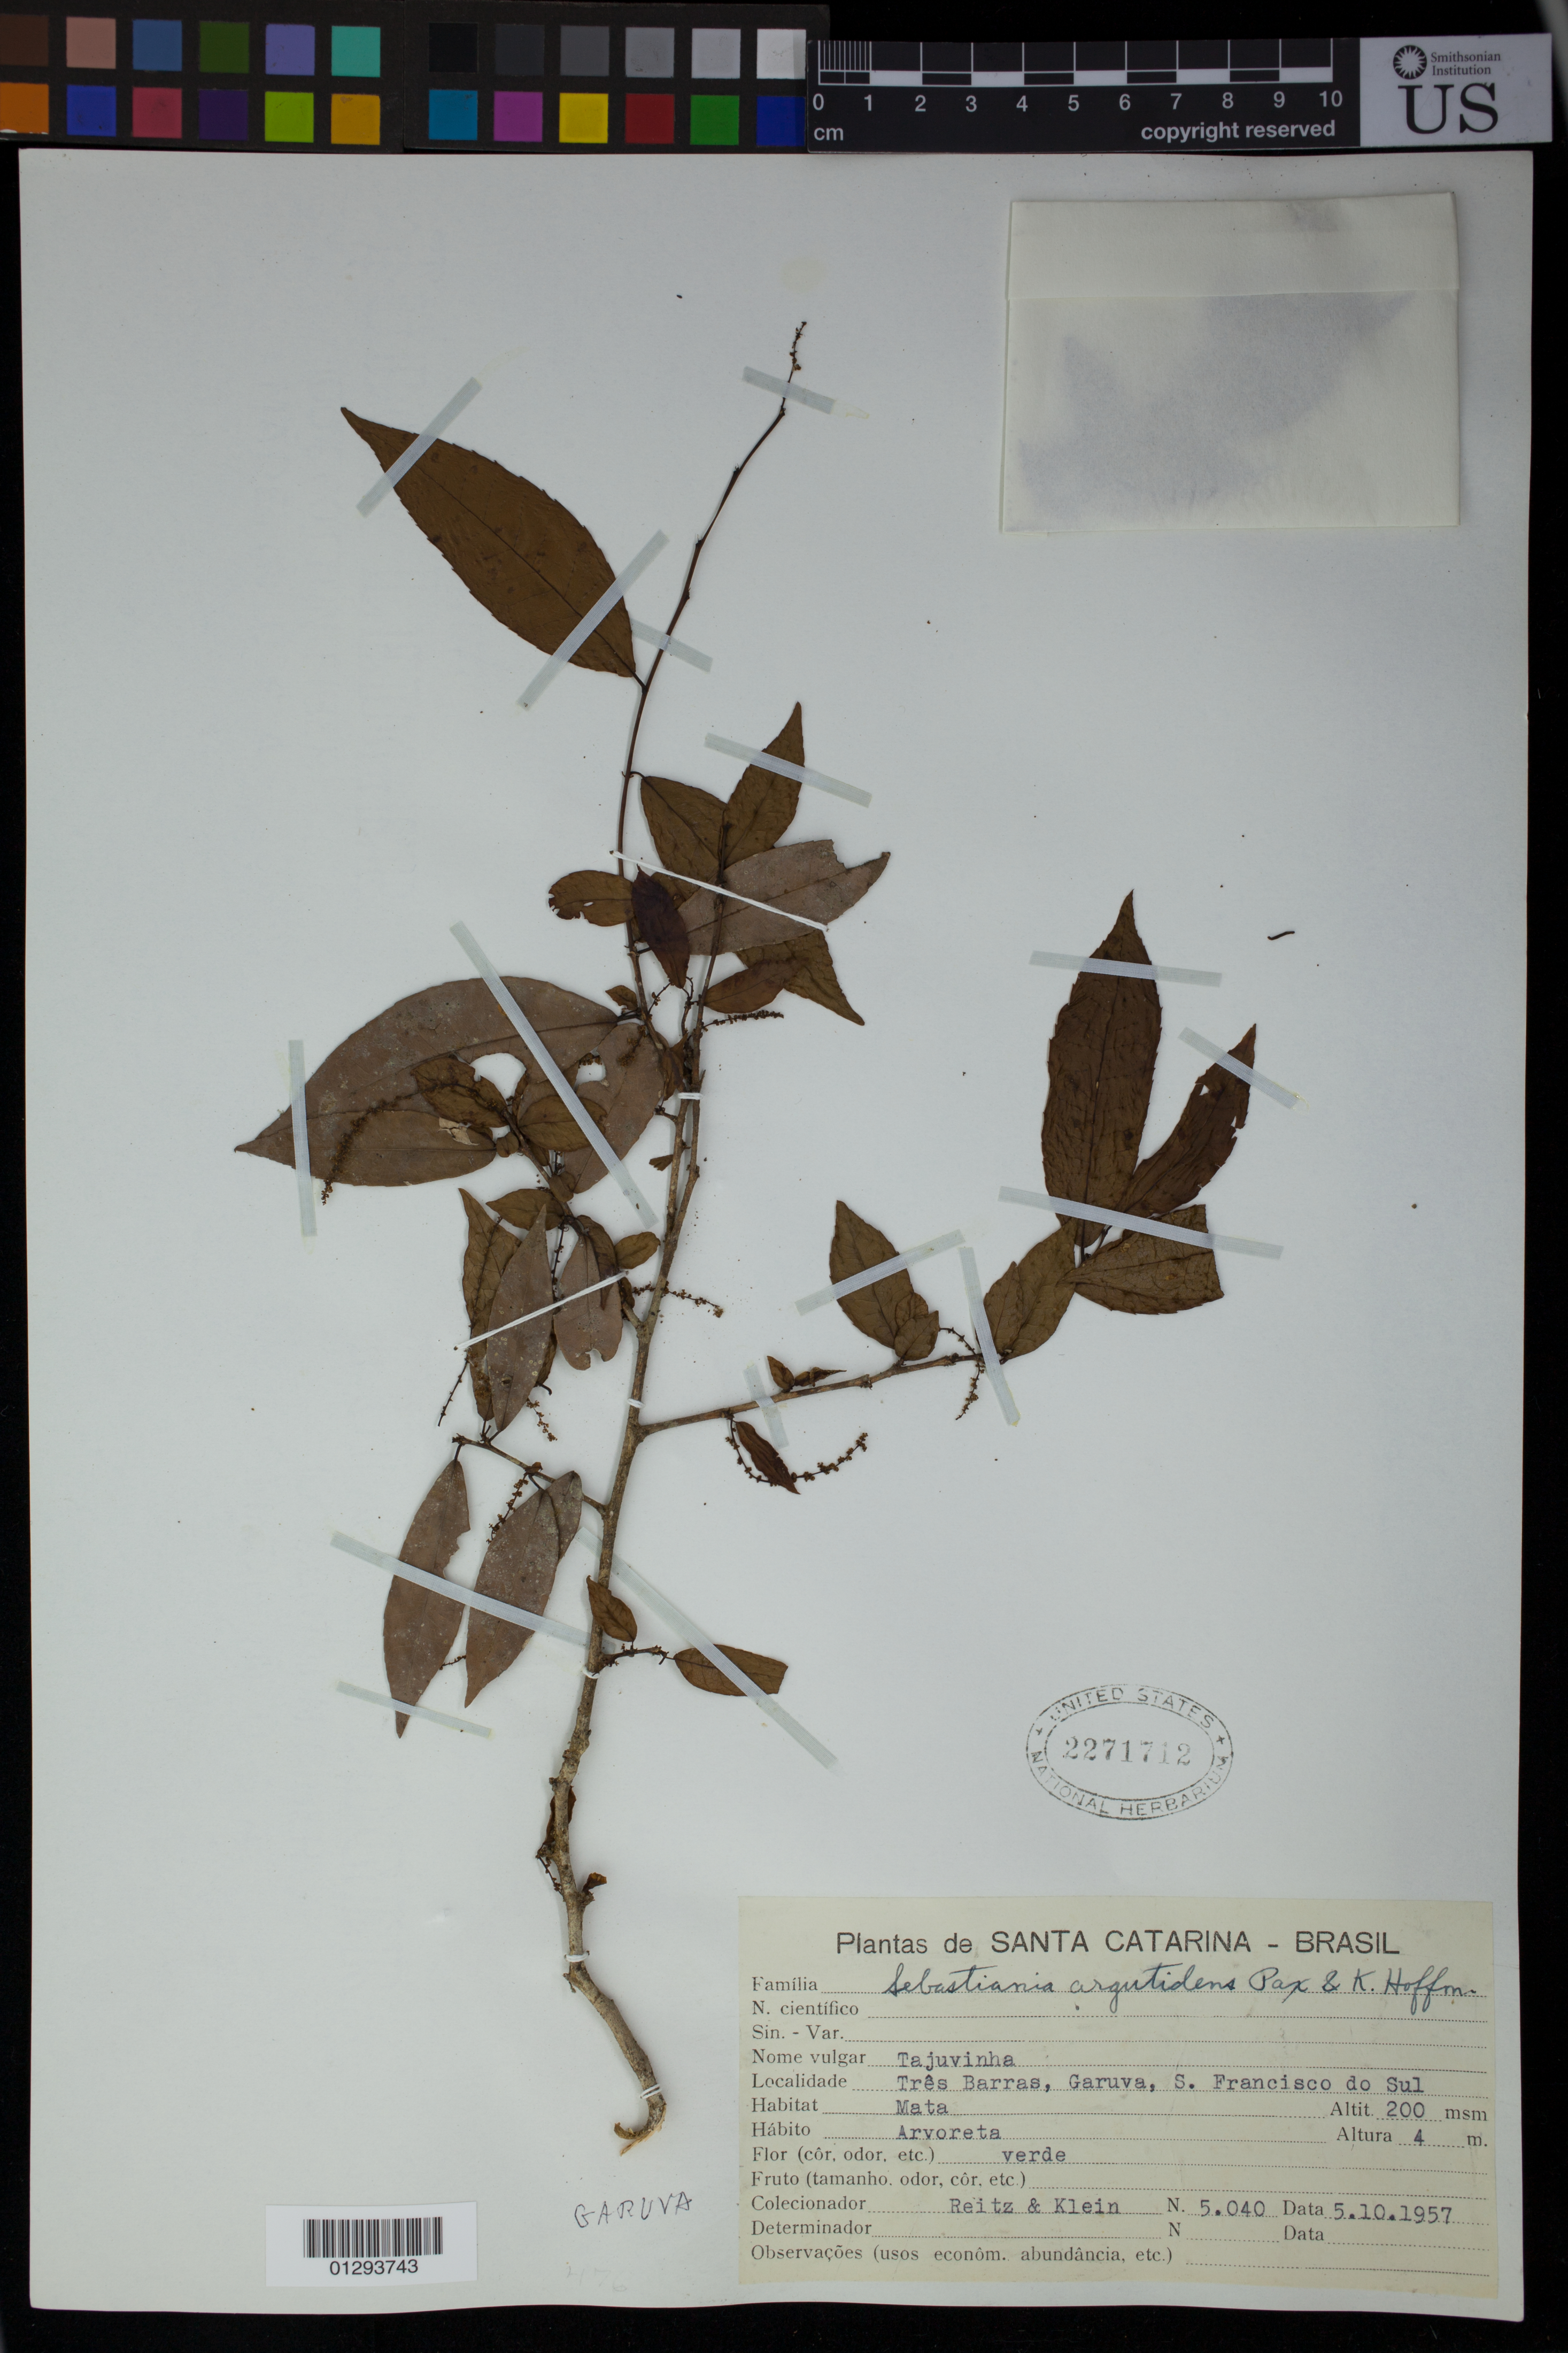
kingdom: Plantae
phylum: Tracheophyta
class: Magnoliopsida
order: Malpighiales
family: Euphorbiaceae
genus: Sebastiania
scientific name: Sebastiania argutidens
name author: Pax & K. Hoffm.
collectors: R. Reitz & Klein, --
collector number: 5040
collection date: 1957-10-05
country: Brazil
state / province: Santa Catarina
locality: Tres Barras, Garuva, S. Francisco do Sul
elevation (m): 200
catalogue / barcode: US 2271712